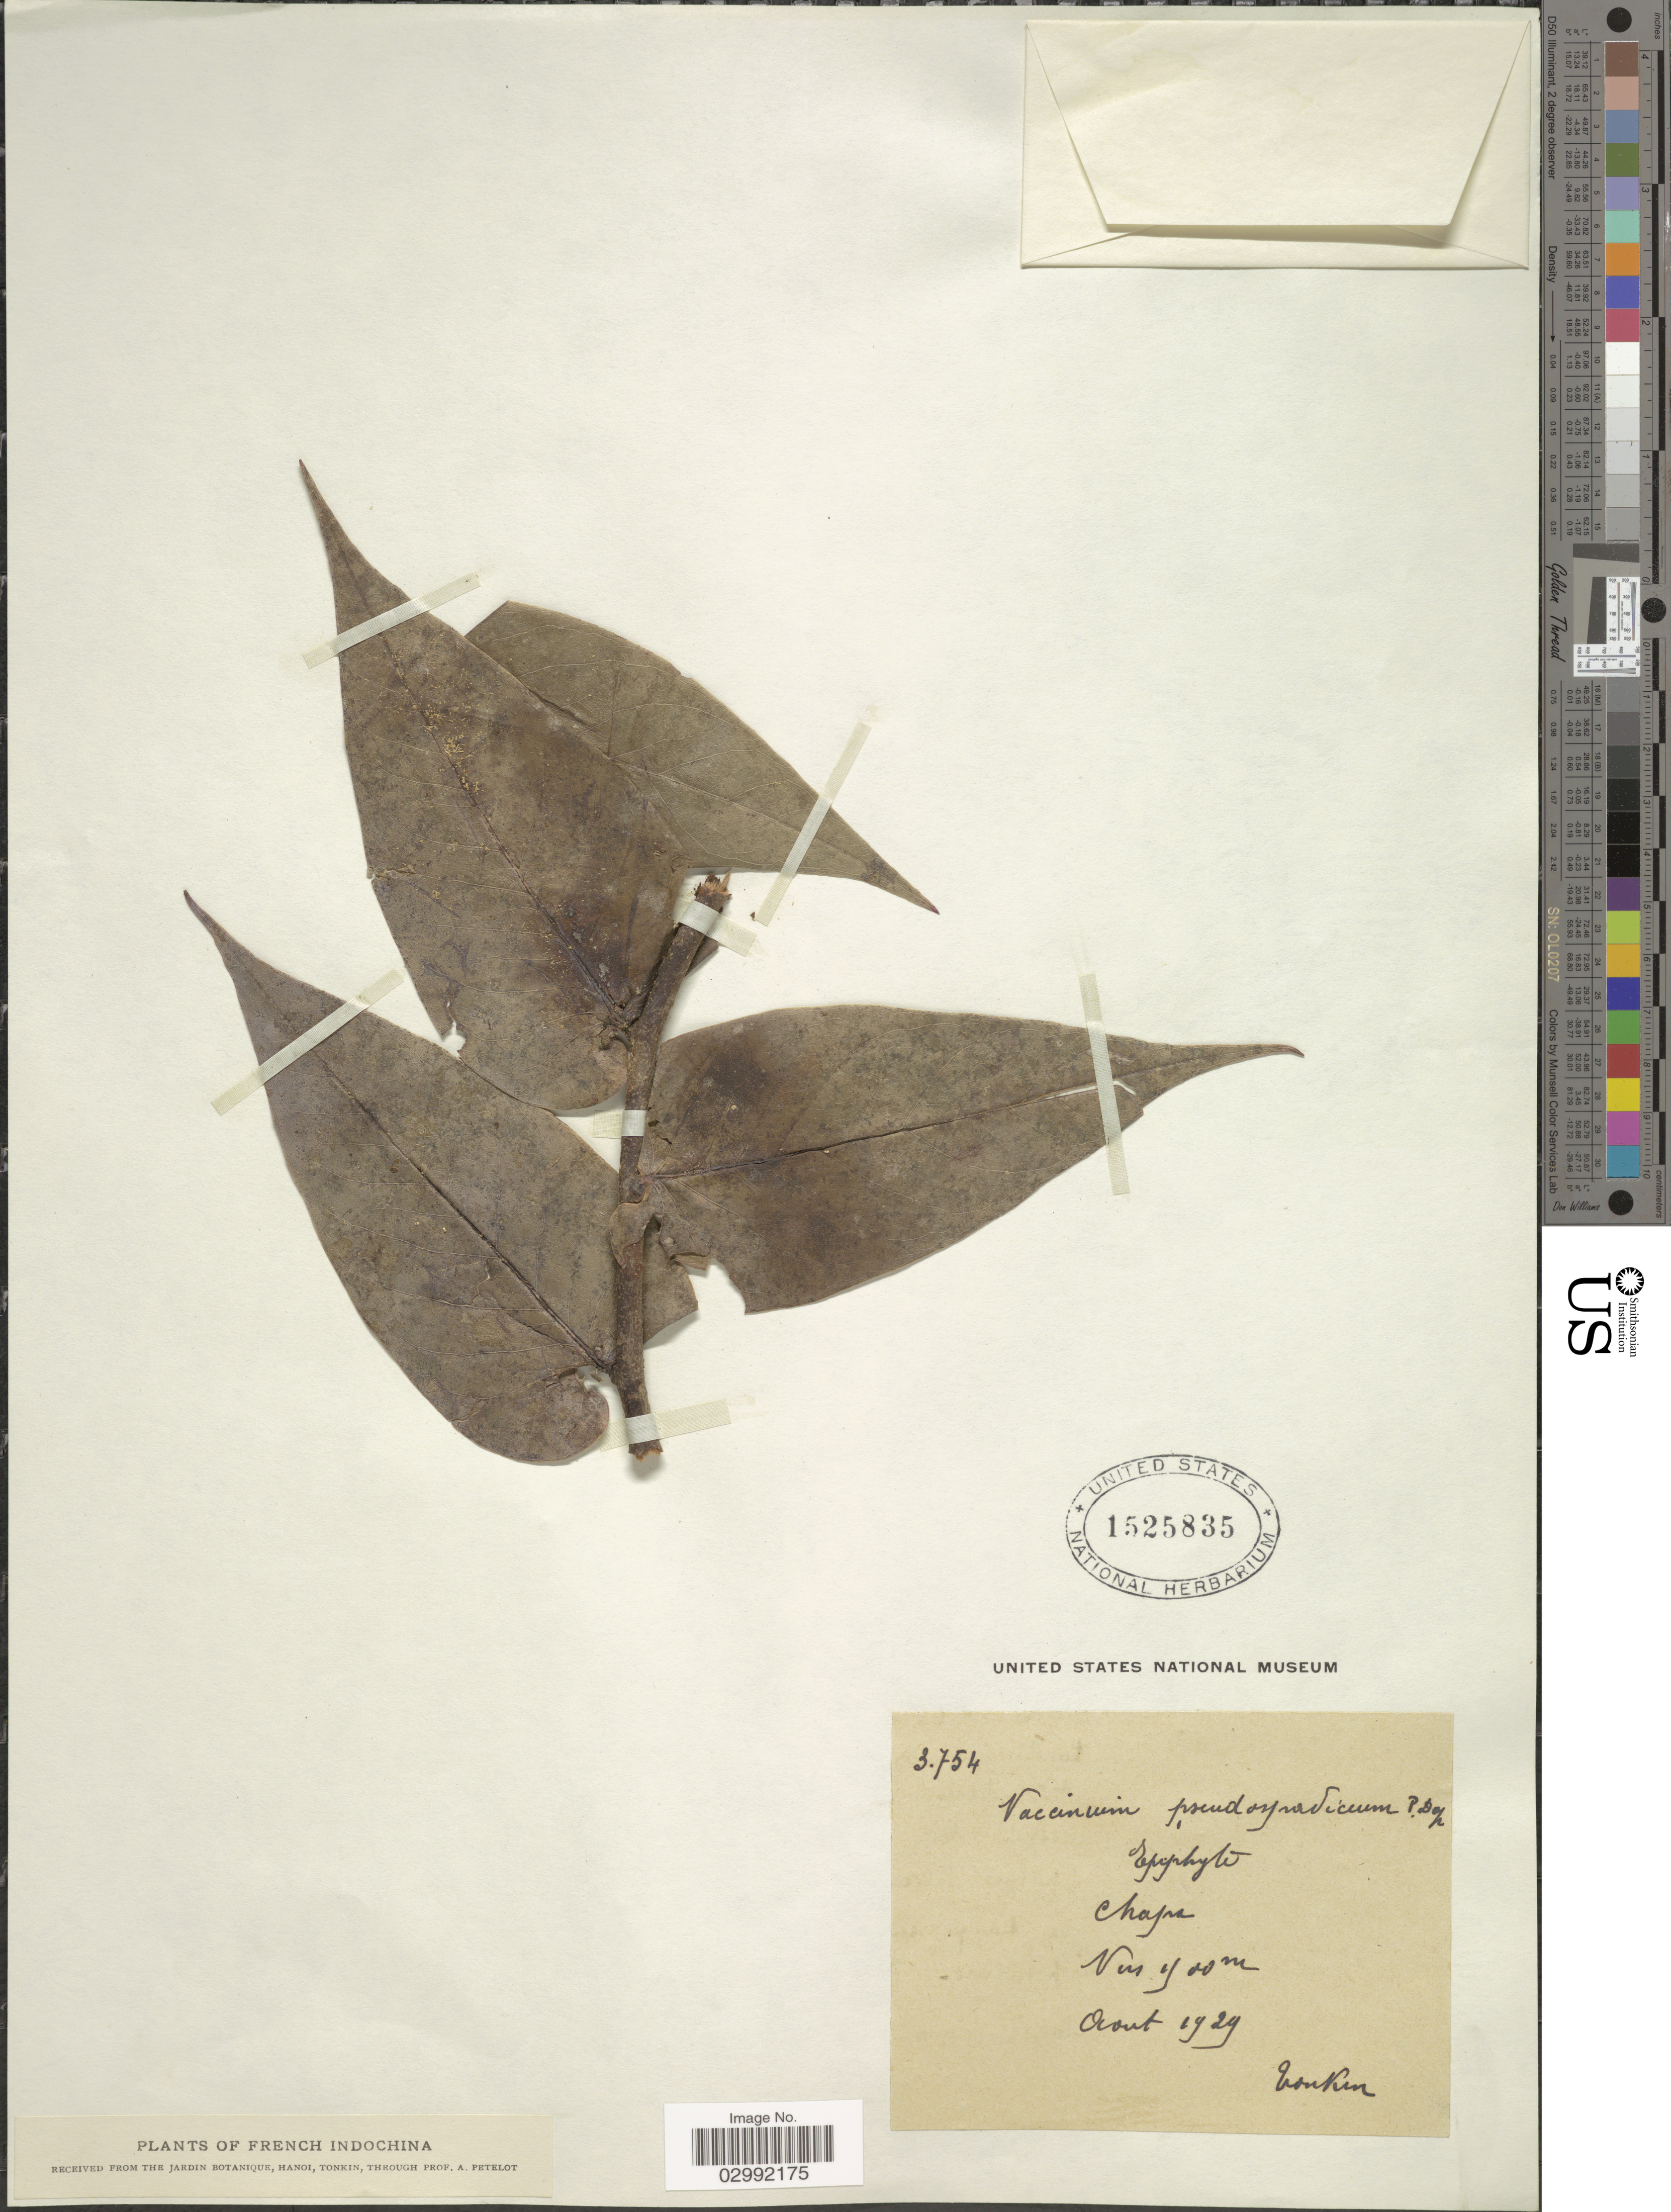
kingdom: Plantae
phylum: Tracheophyta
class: Magnoliopsida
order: Ericales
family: Ericaceae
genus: Vaccinium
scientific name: Vaccinium pseudospadiceum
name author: Dop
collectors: A. Petelot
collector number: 3754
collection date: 1929-08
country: Vietnam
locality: Tonkin. Chapa.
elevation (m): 900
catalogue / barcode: US 1525835